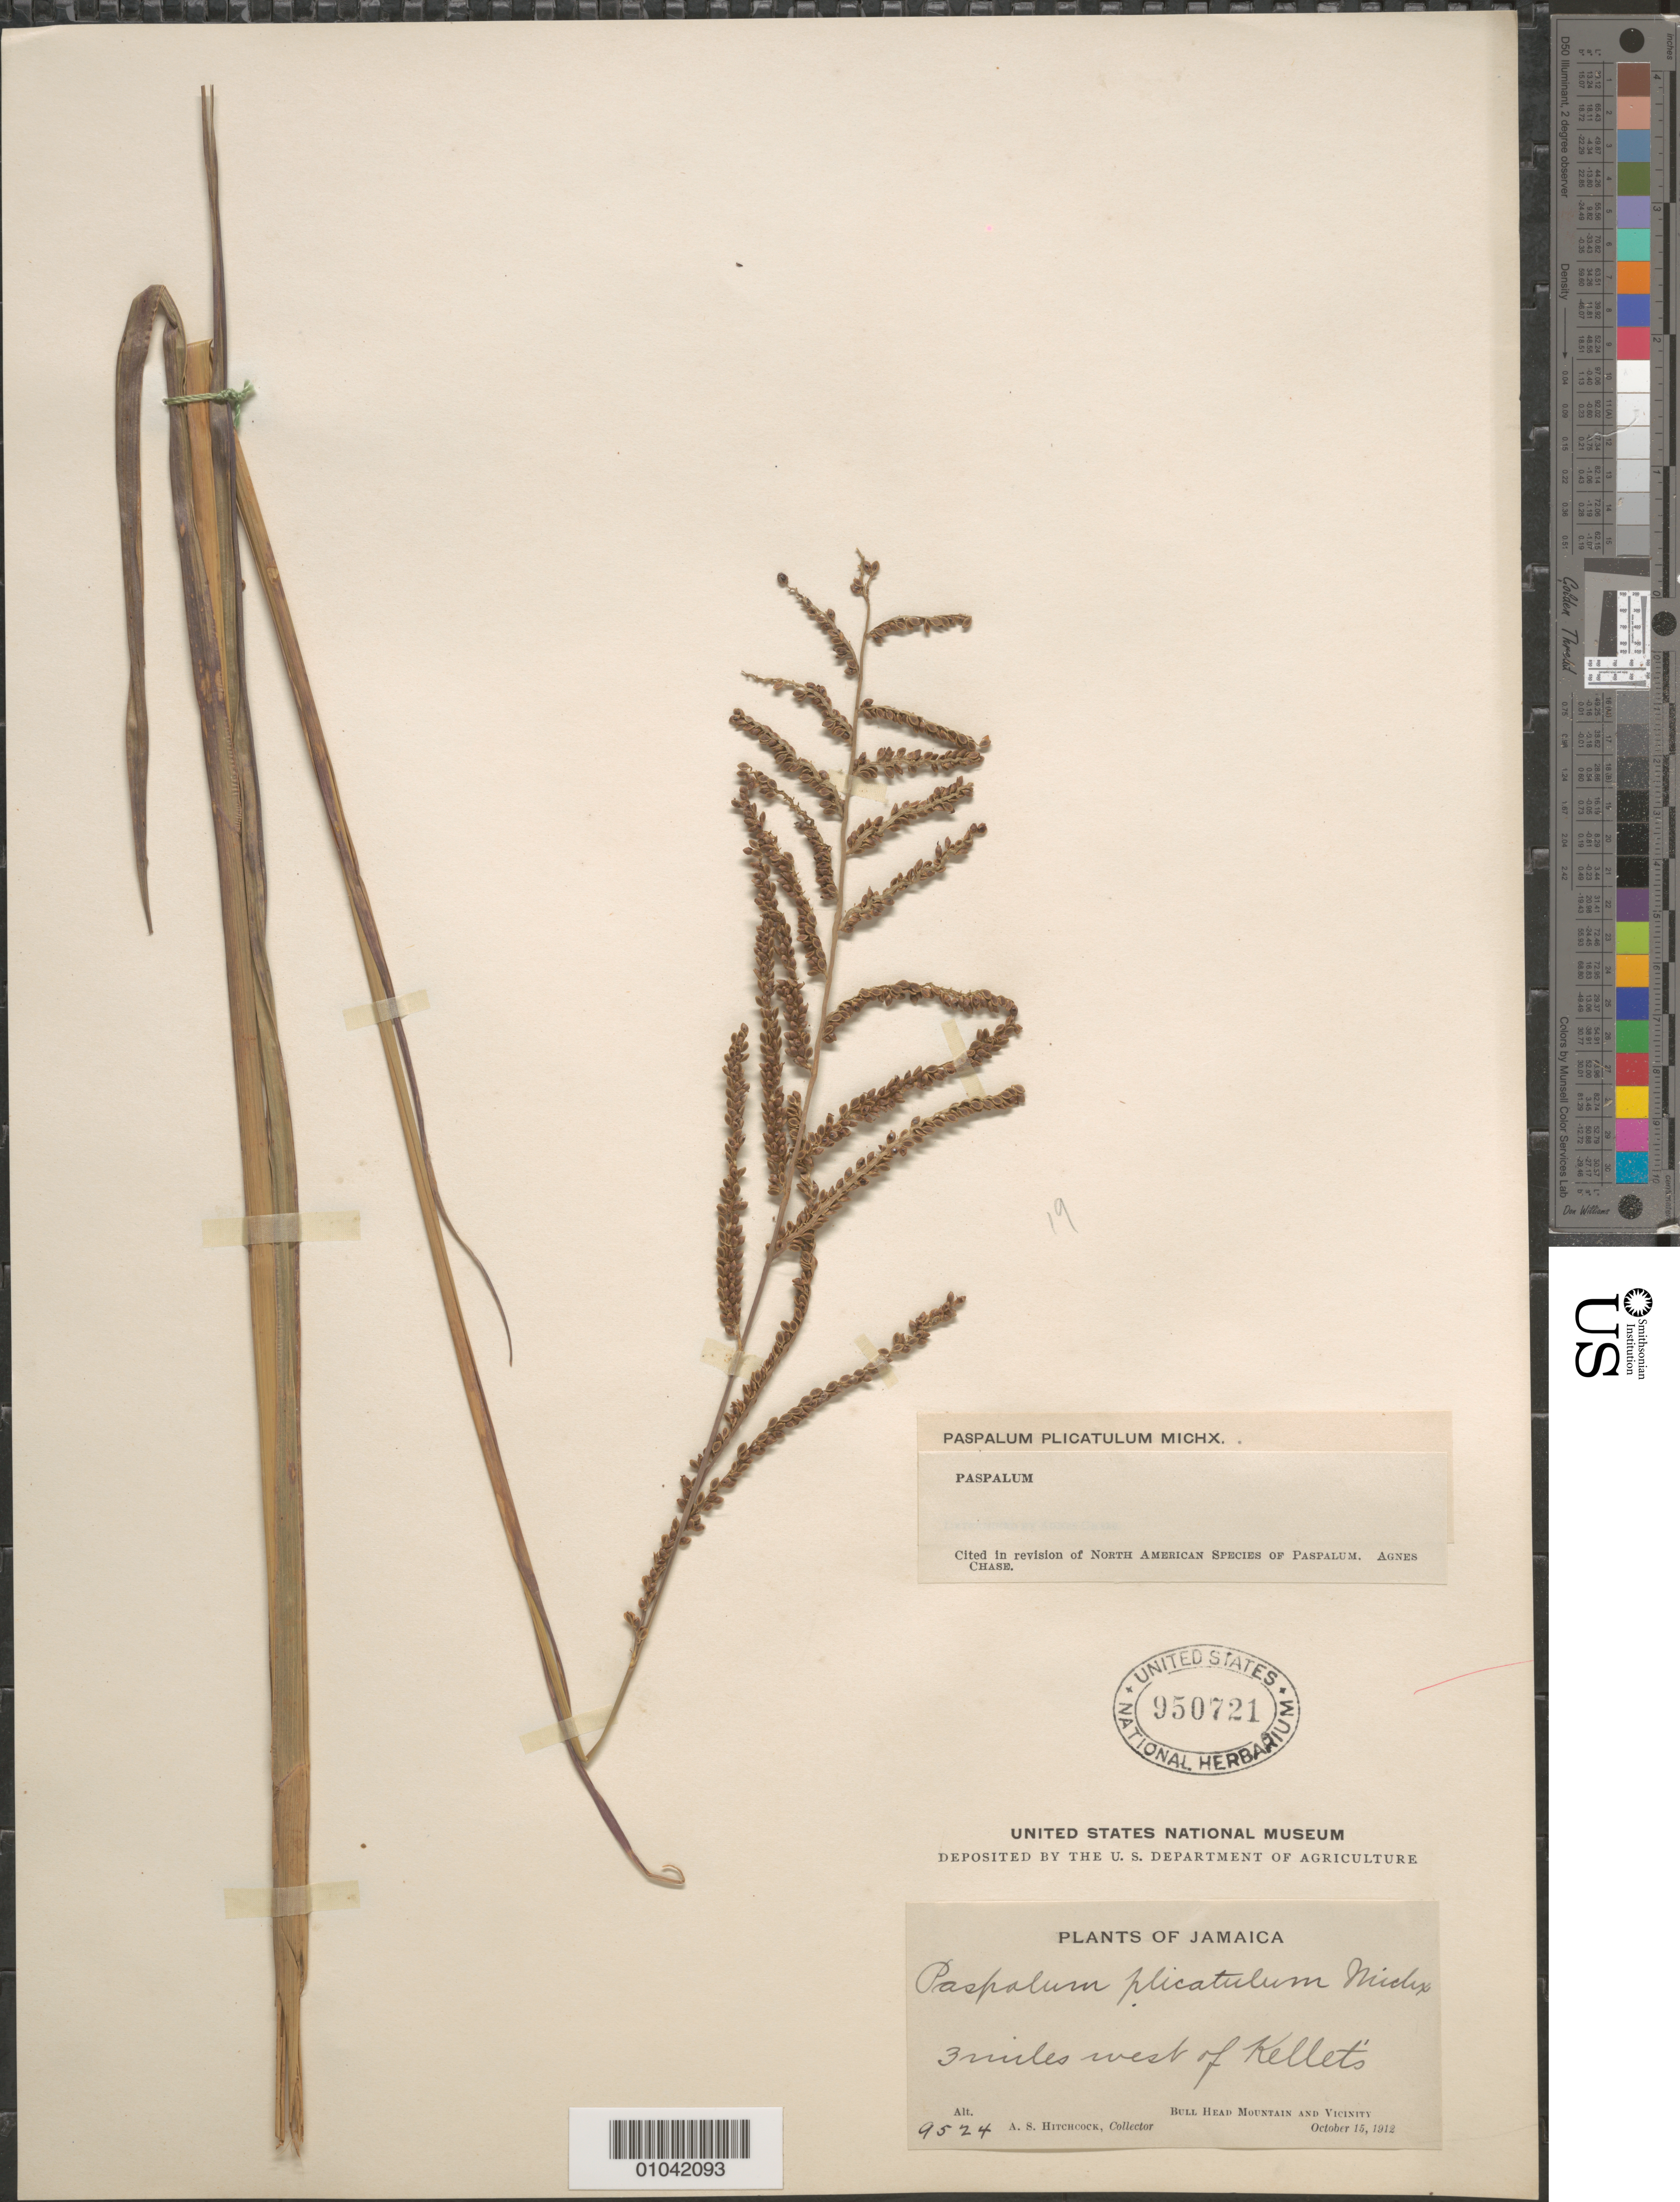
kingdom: Plantae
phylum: Tracheophyta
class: Liliopsida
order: Poales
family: Poaceae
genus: Paspalum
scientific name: Paspalum plicatulum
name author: Michx.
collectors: A. S. Hitchcock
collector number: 9524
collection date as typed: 15 Oct 1912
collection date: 1912-10-15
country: Jamaica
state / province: Clarendon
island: Jamaica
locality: Bull Head Mountain and vicinity, 3 miles W of Kellets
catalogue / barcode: US 950721